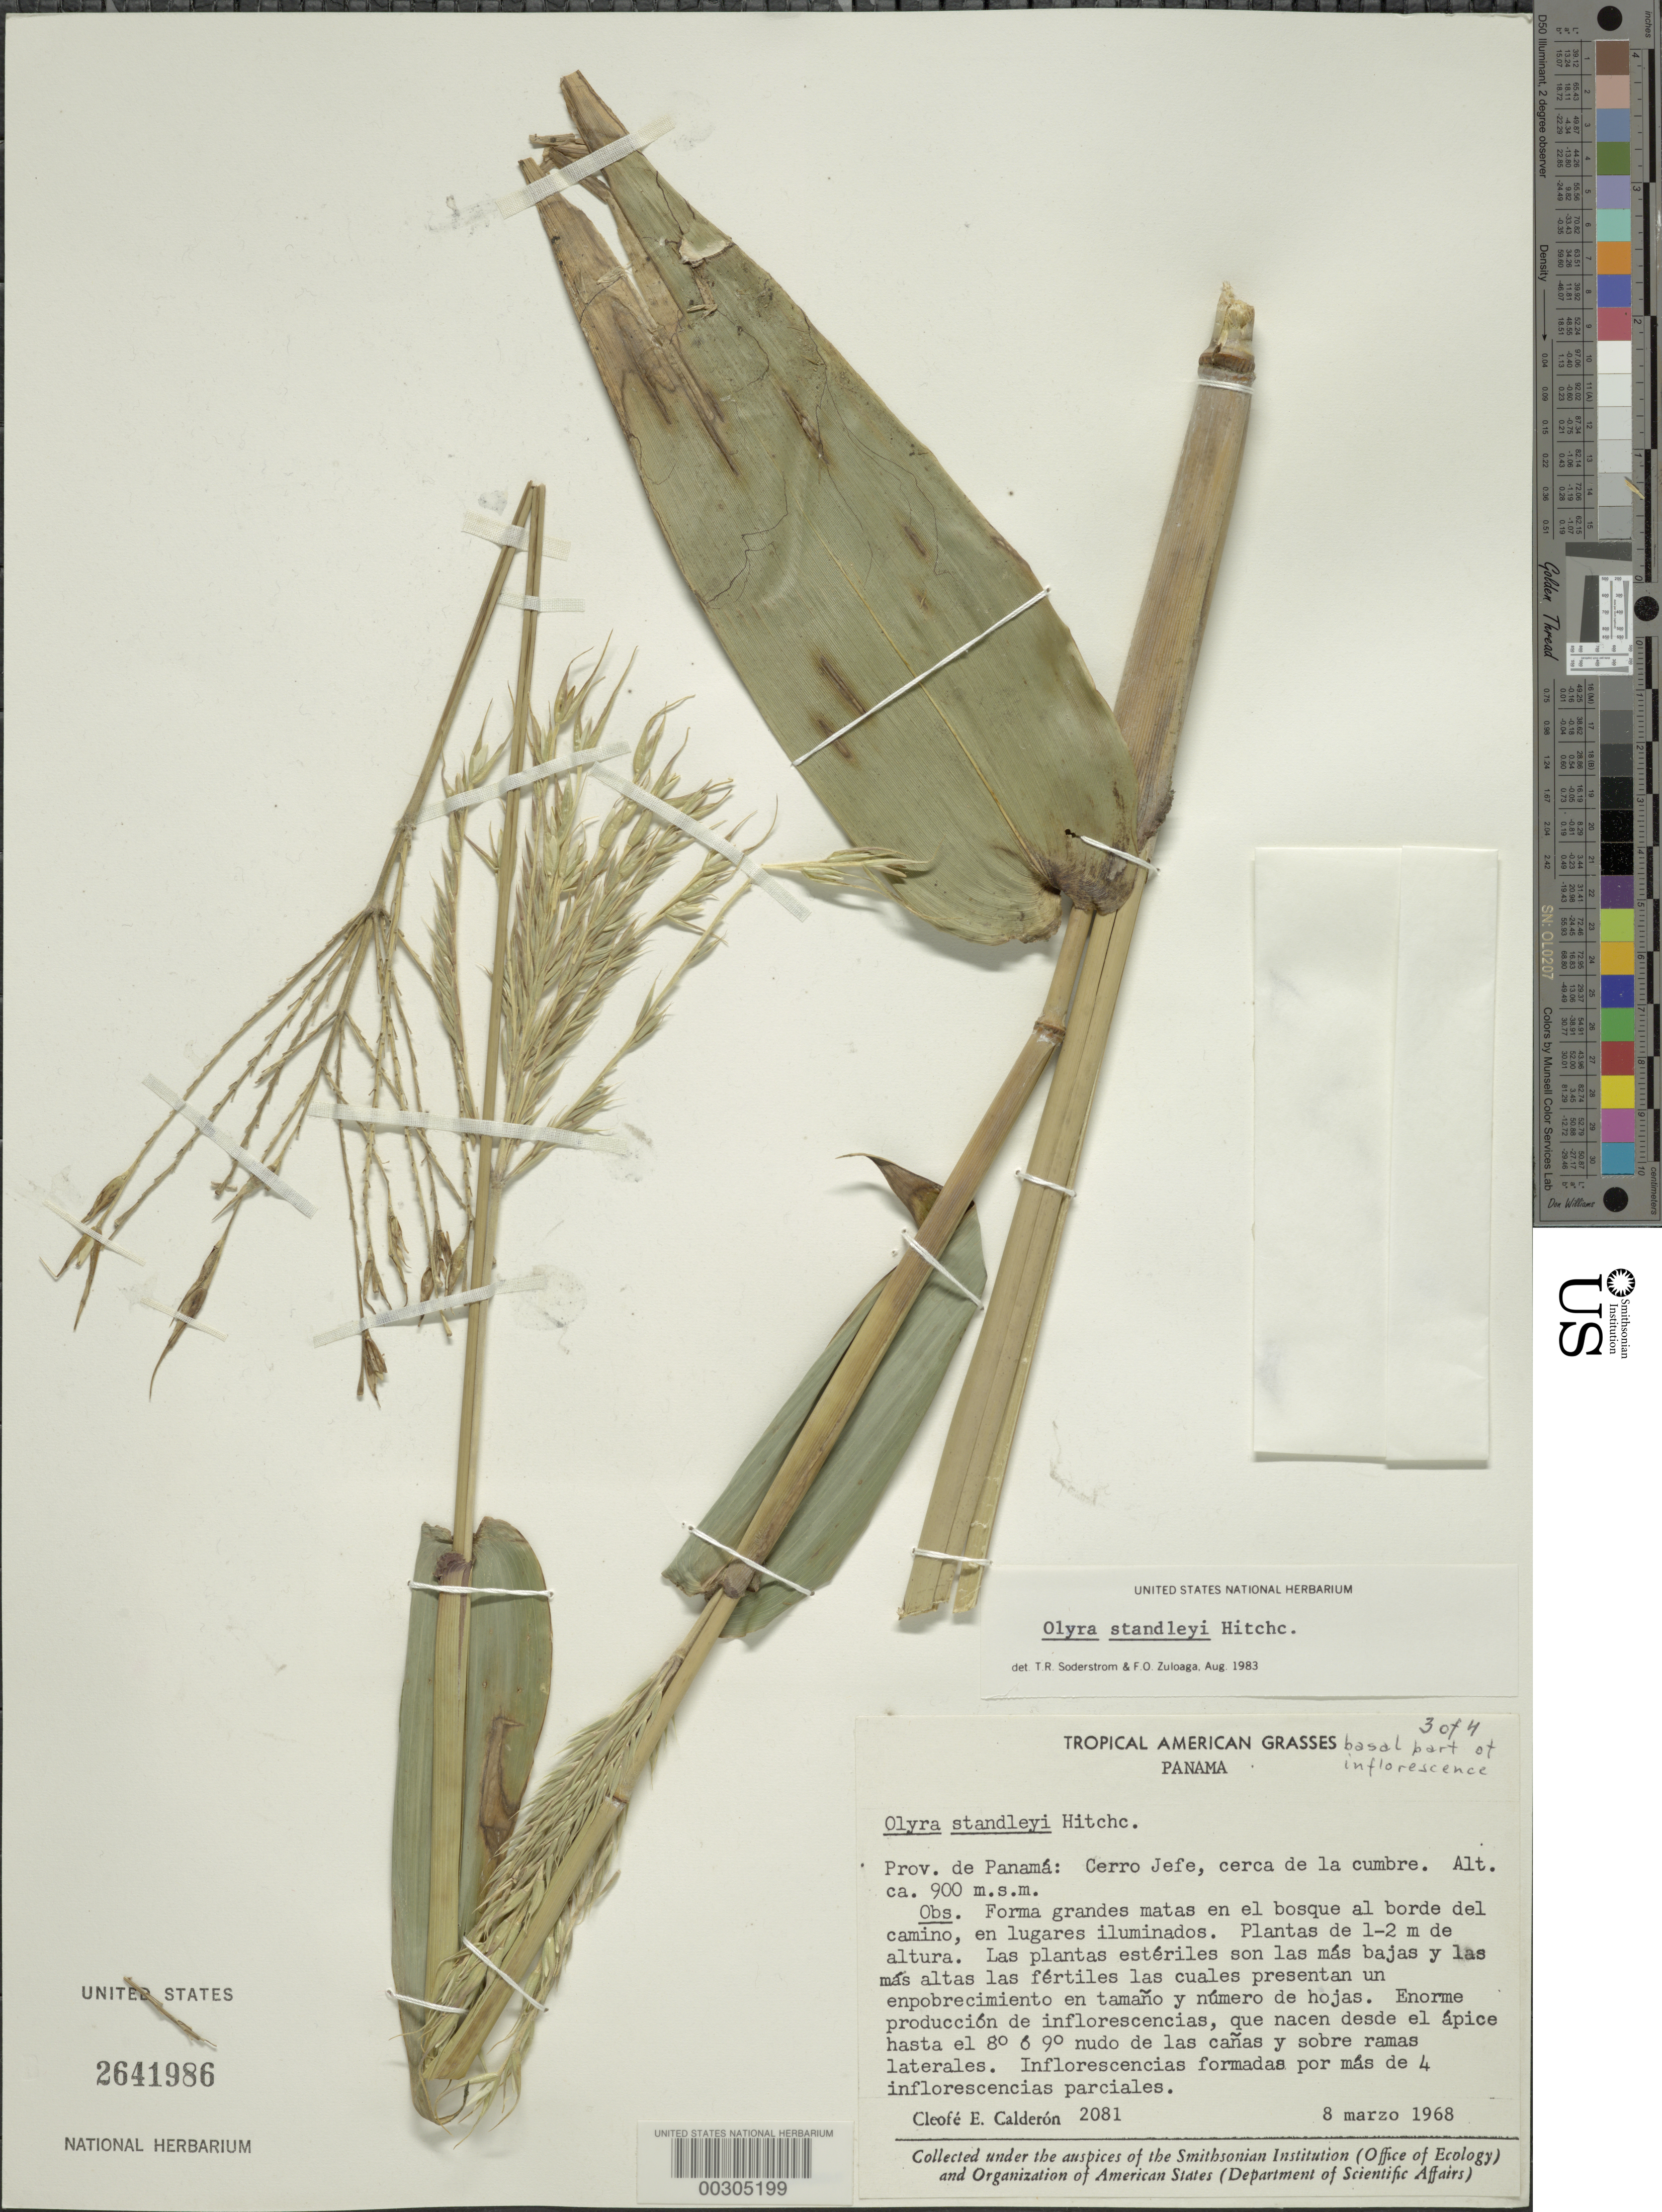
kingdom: Plantae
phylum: Tracheophyta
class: Liliopsida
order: Poales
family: Poaceae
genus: Olyra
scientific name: Olyra standleyi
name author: Hitchc.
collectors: C. E. Calderón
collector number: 2081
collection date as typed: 08 Mar 1968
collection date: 1968-03-08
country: Panama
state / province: Panamá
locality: Cerro Jefe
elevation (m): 900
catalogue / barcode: US 2641986